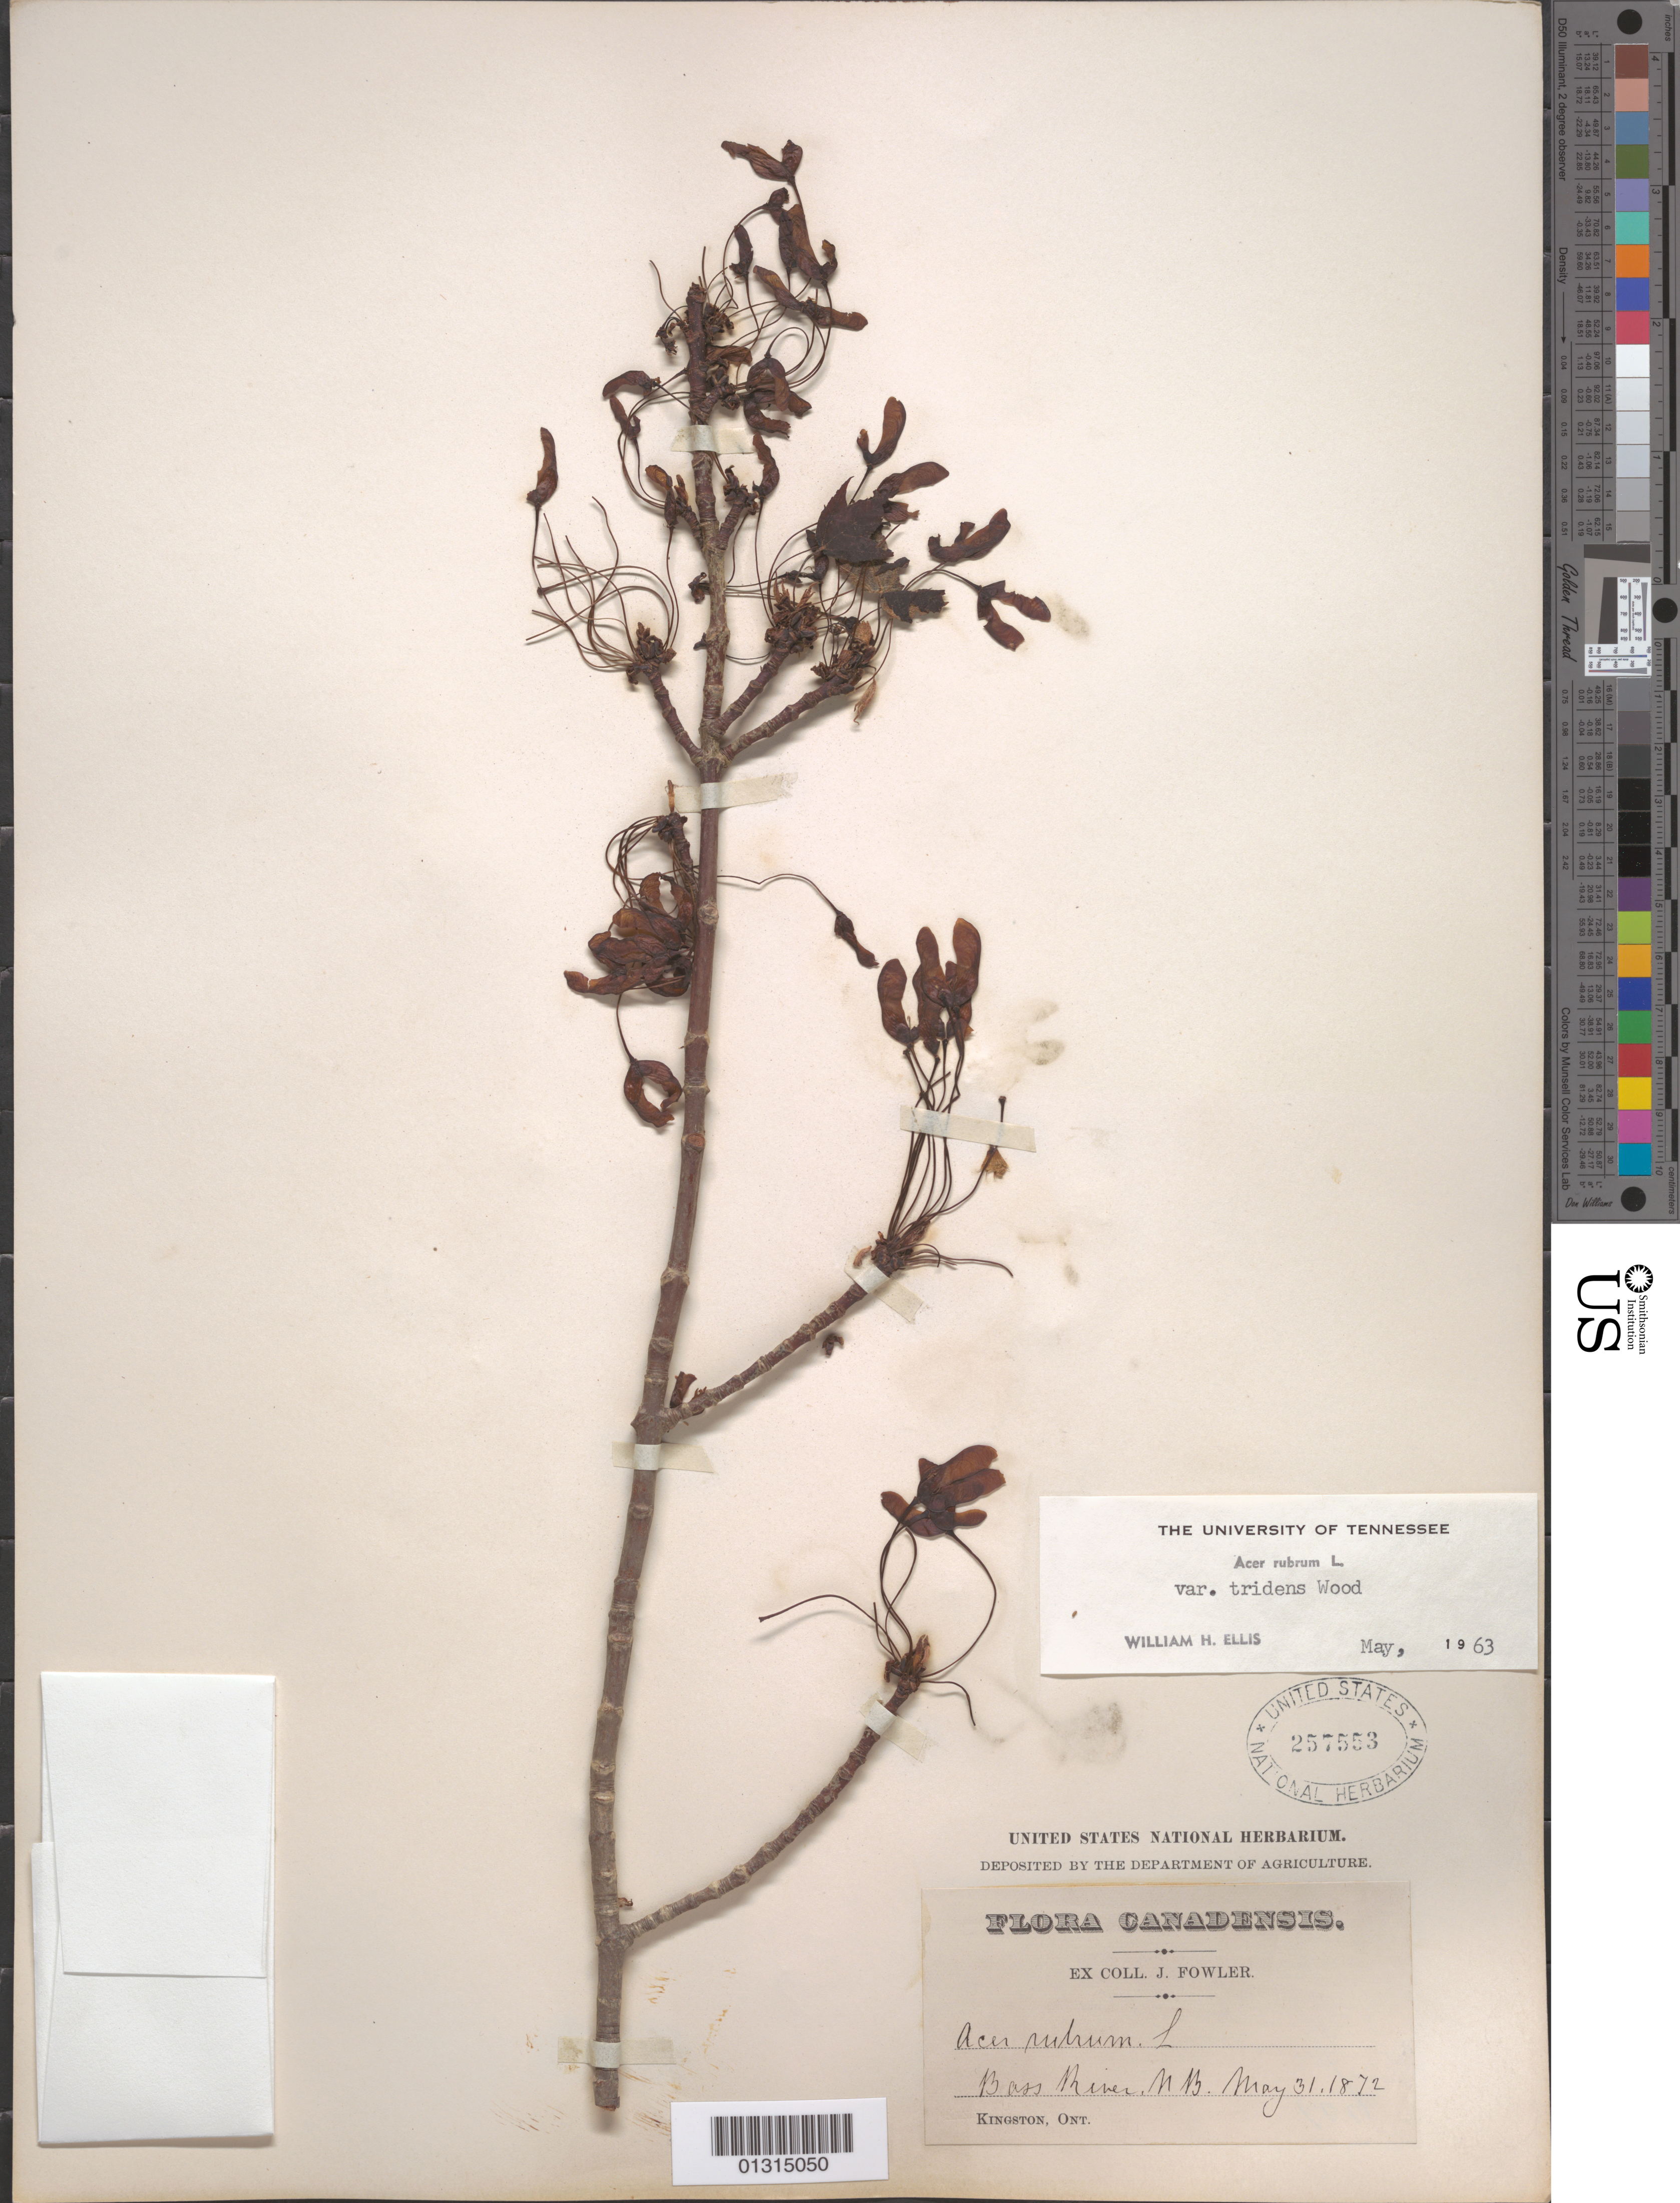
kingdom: Plantae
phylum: Tracheophyta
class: Magnoliopsida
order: Sapindales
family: Sapindaceae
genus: Acer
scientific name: Acer rubrum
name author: L.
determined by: Ellis, W. H.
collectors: J. P. Fowler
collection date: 1872-05-31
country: Canada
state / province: New Brunswick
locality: Bass River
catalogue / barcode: US 257553